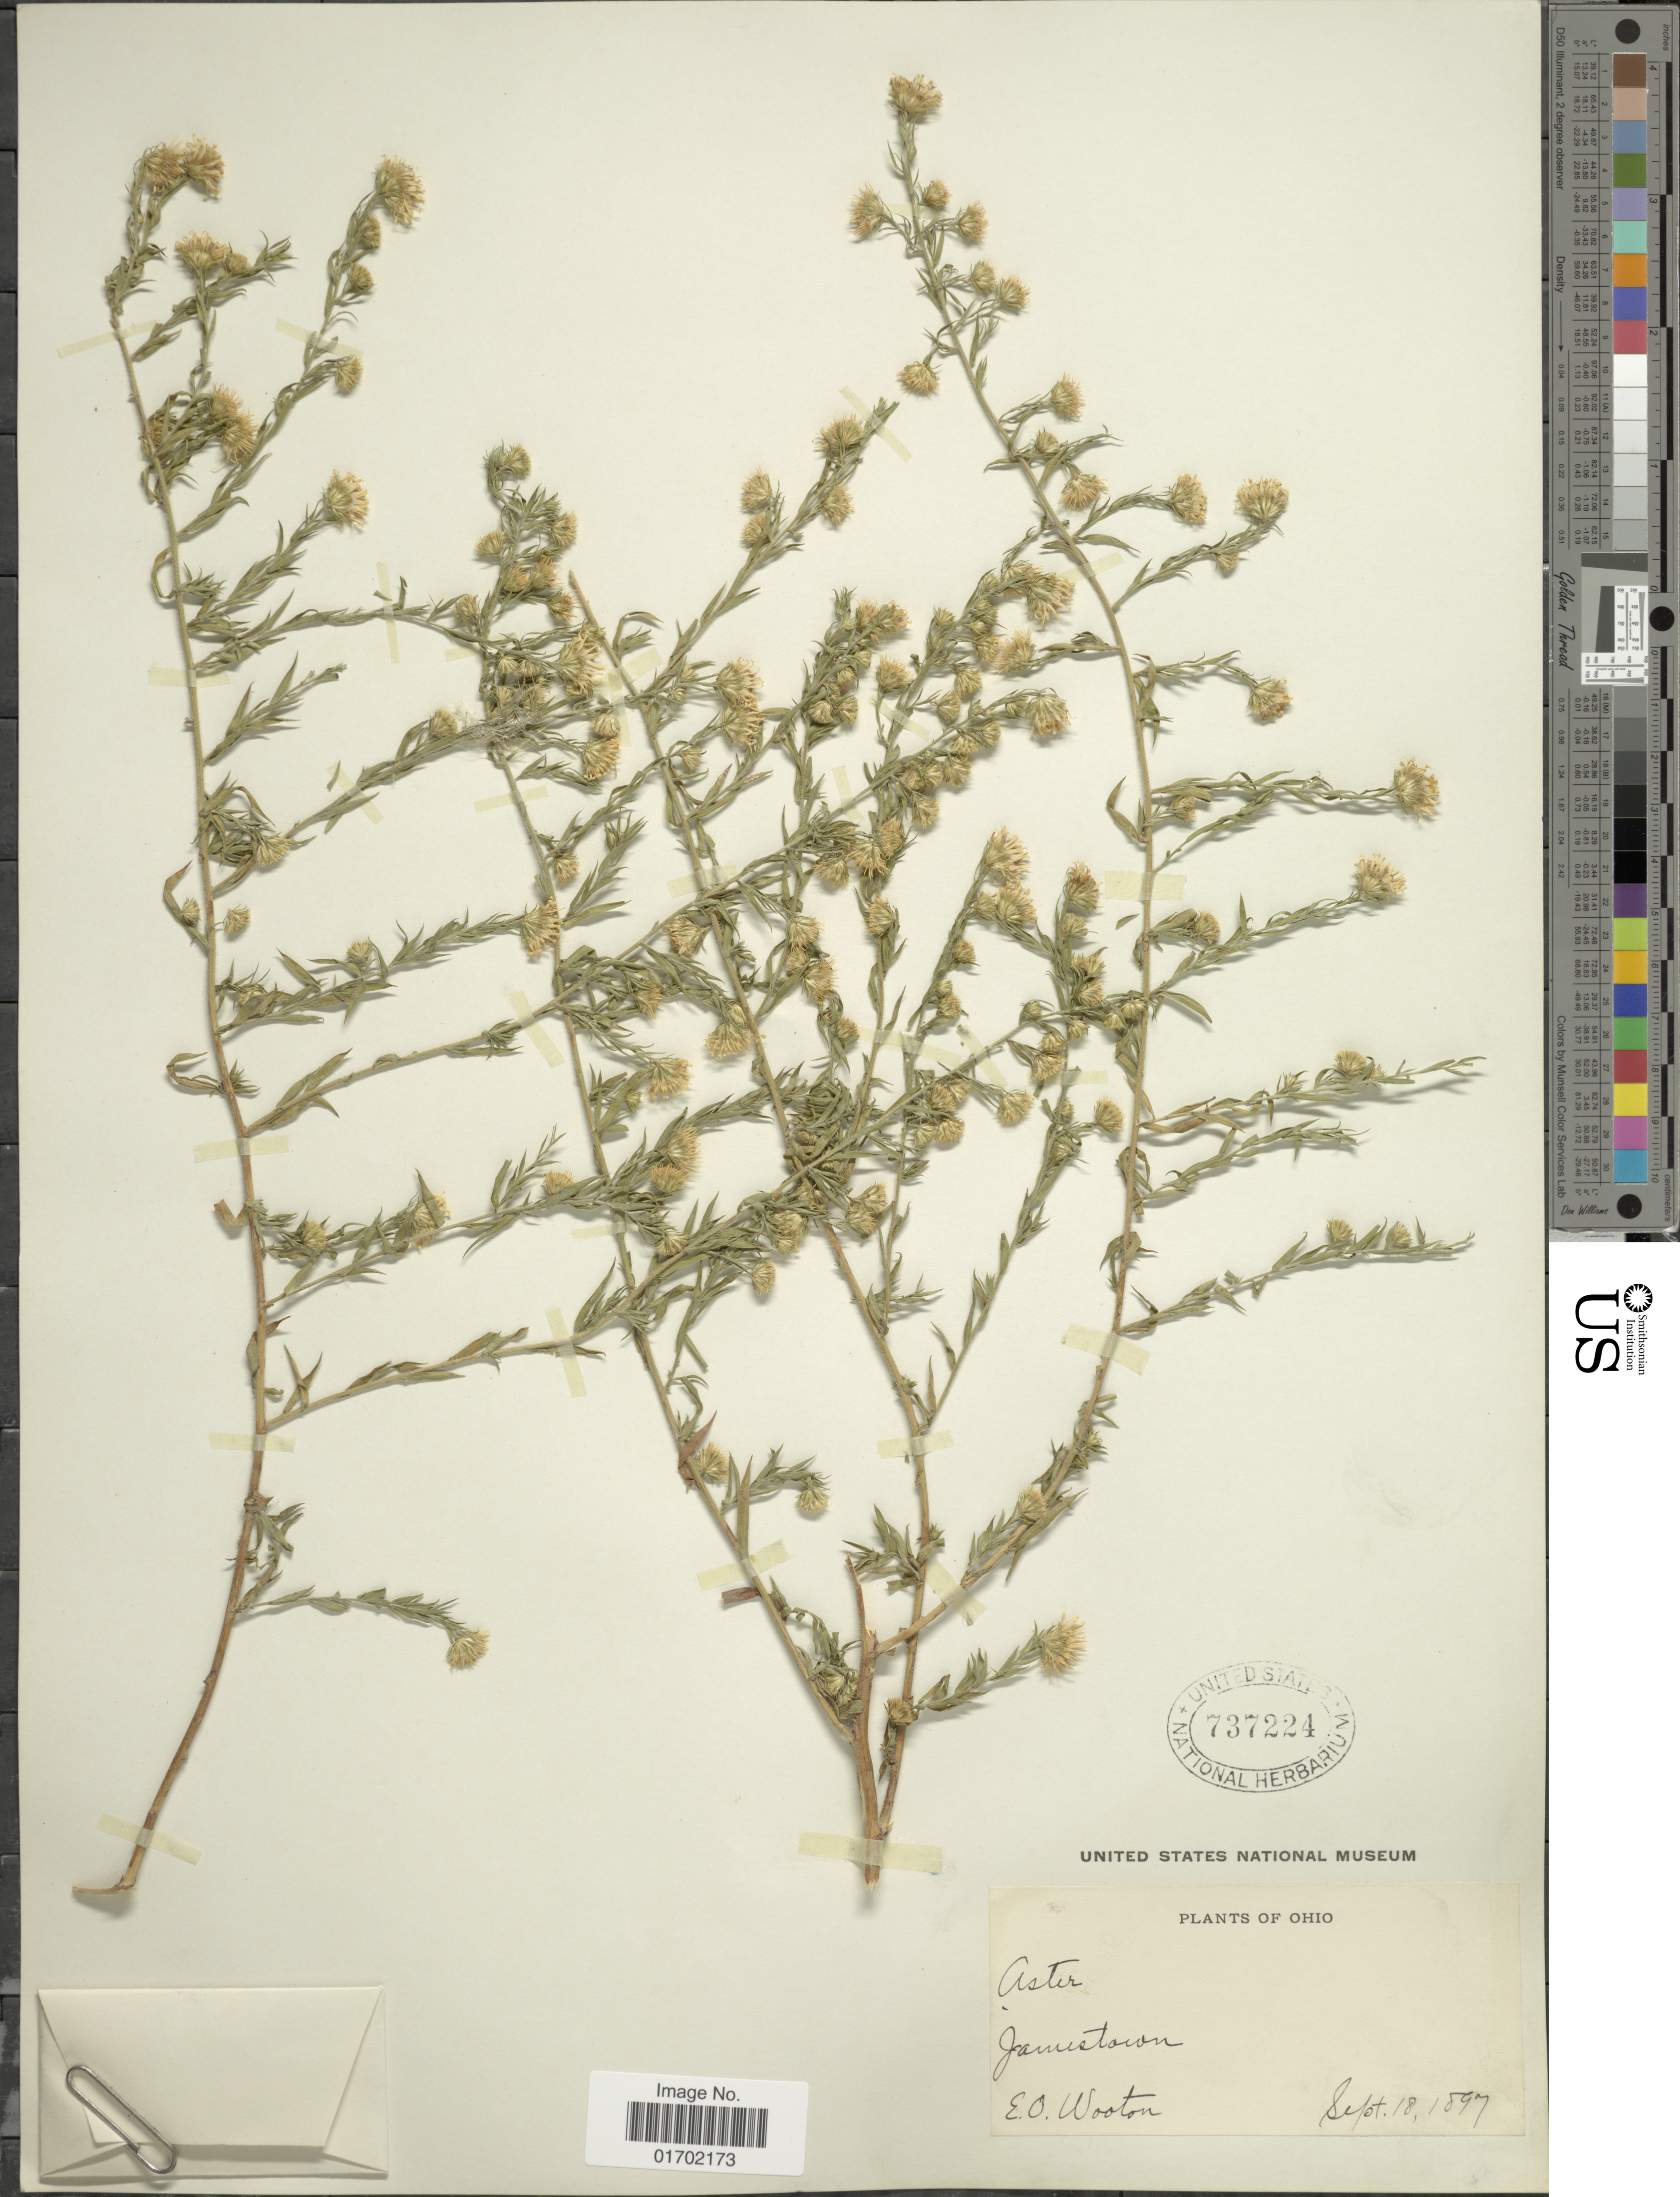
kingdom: Plantae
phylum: Tracheophyta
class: Magnoliopsida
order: Asterales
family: Asteraceae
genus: Symphyotrichum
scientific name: Symphyotrichum pilosum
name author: (Willd.) G.L. Nesom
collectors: E. O. Wooton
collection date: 1897-09-18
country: United States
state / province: Ohio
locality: Jamestown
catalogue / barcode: US 737224